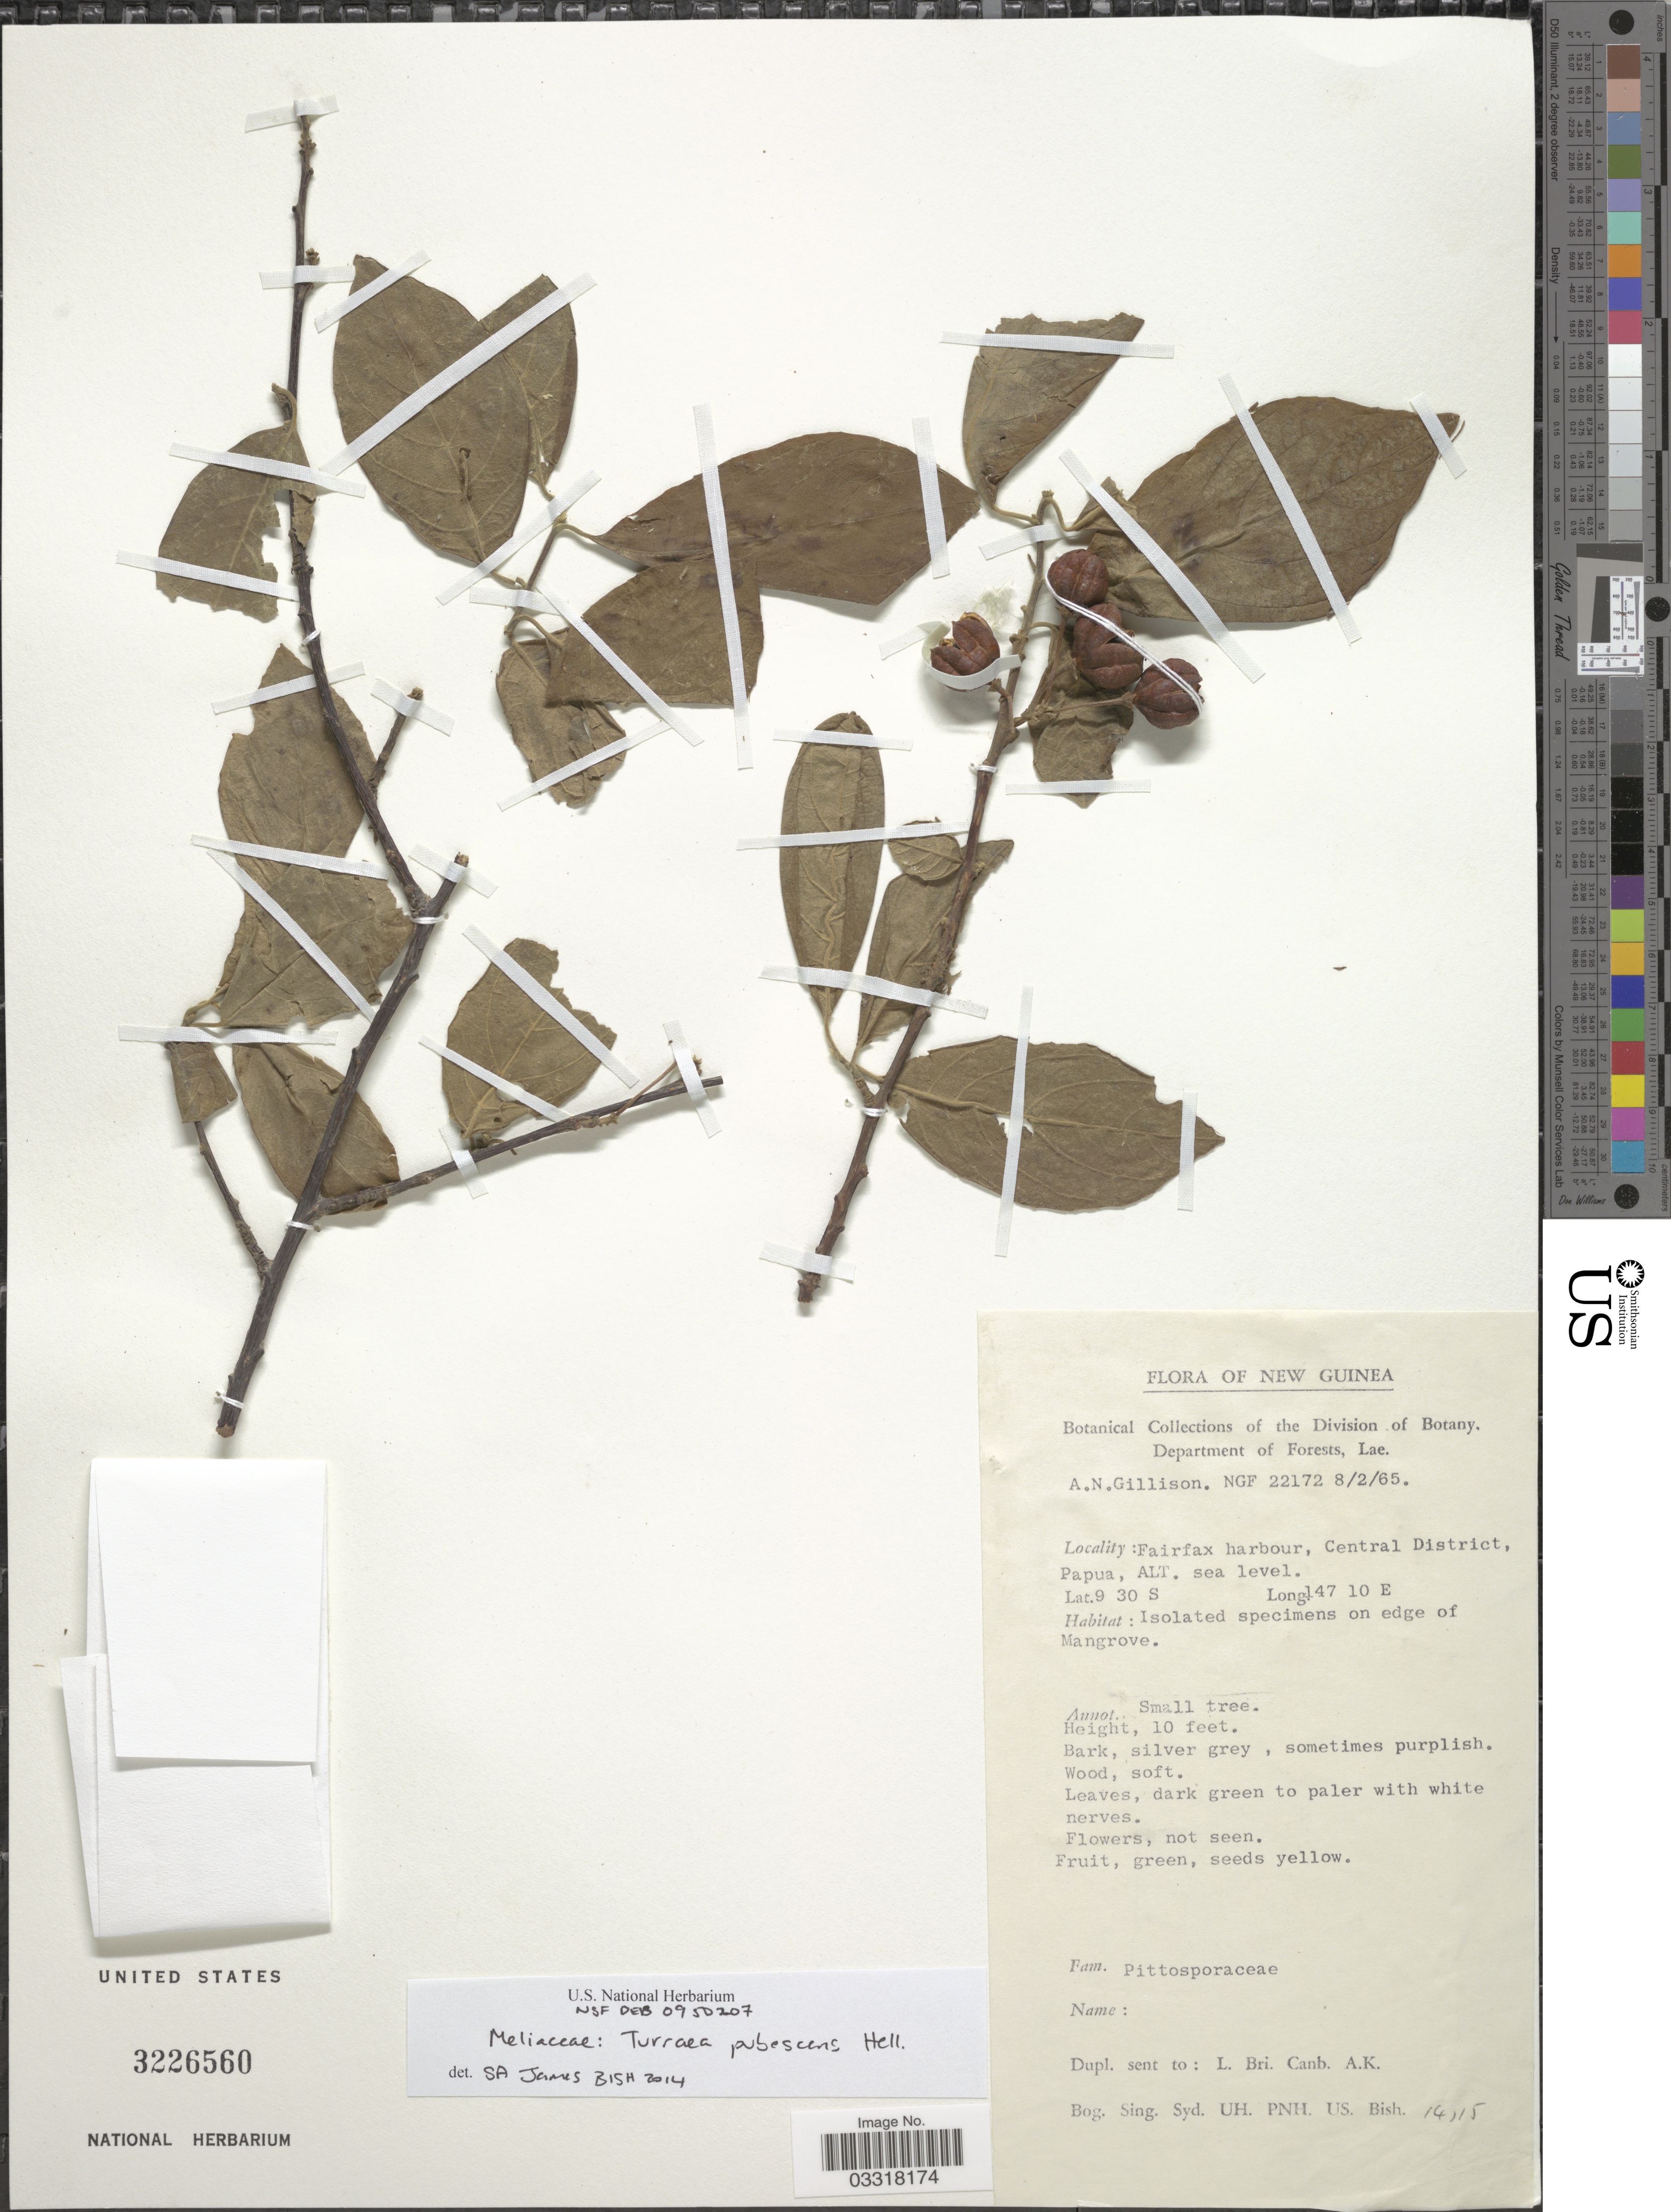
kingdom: Plantae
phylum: Tracheophyta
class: Magnoliopsida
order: Sapindales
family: Meliaceae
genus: Turraea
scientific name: Turraea pubescens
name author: Hell.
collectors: A. Gillison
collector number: NGF22172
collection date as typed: Transcribed d/m/y: 8/2/65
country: Papua New Guinea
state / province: Central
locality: New Guinea. Fairfax harbour, Central District, Papua.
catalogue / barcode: US 3226560